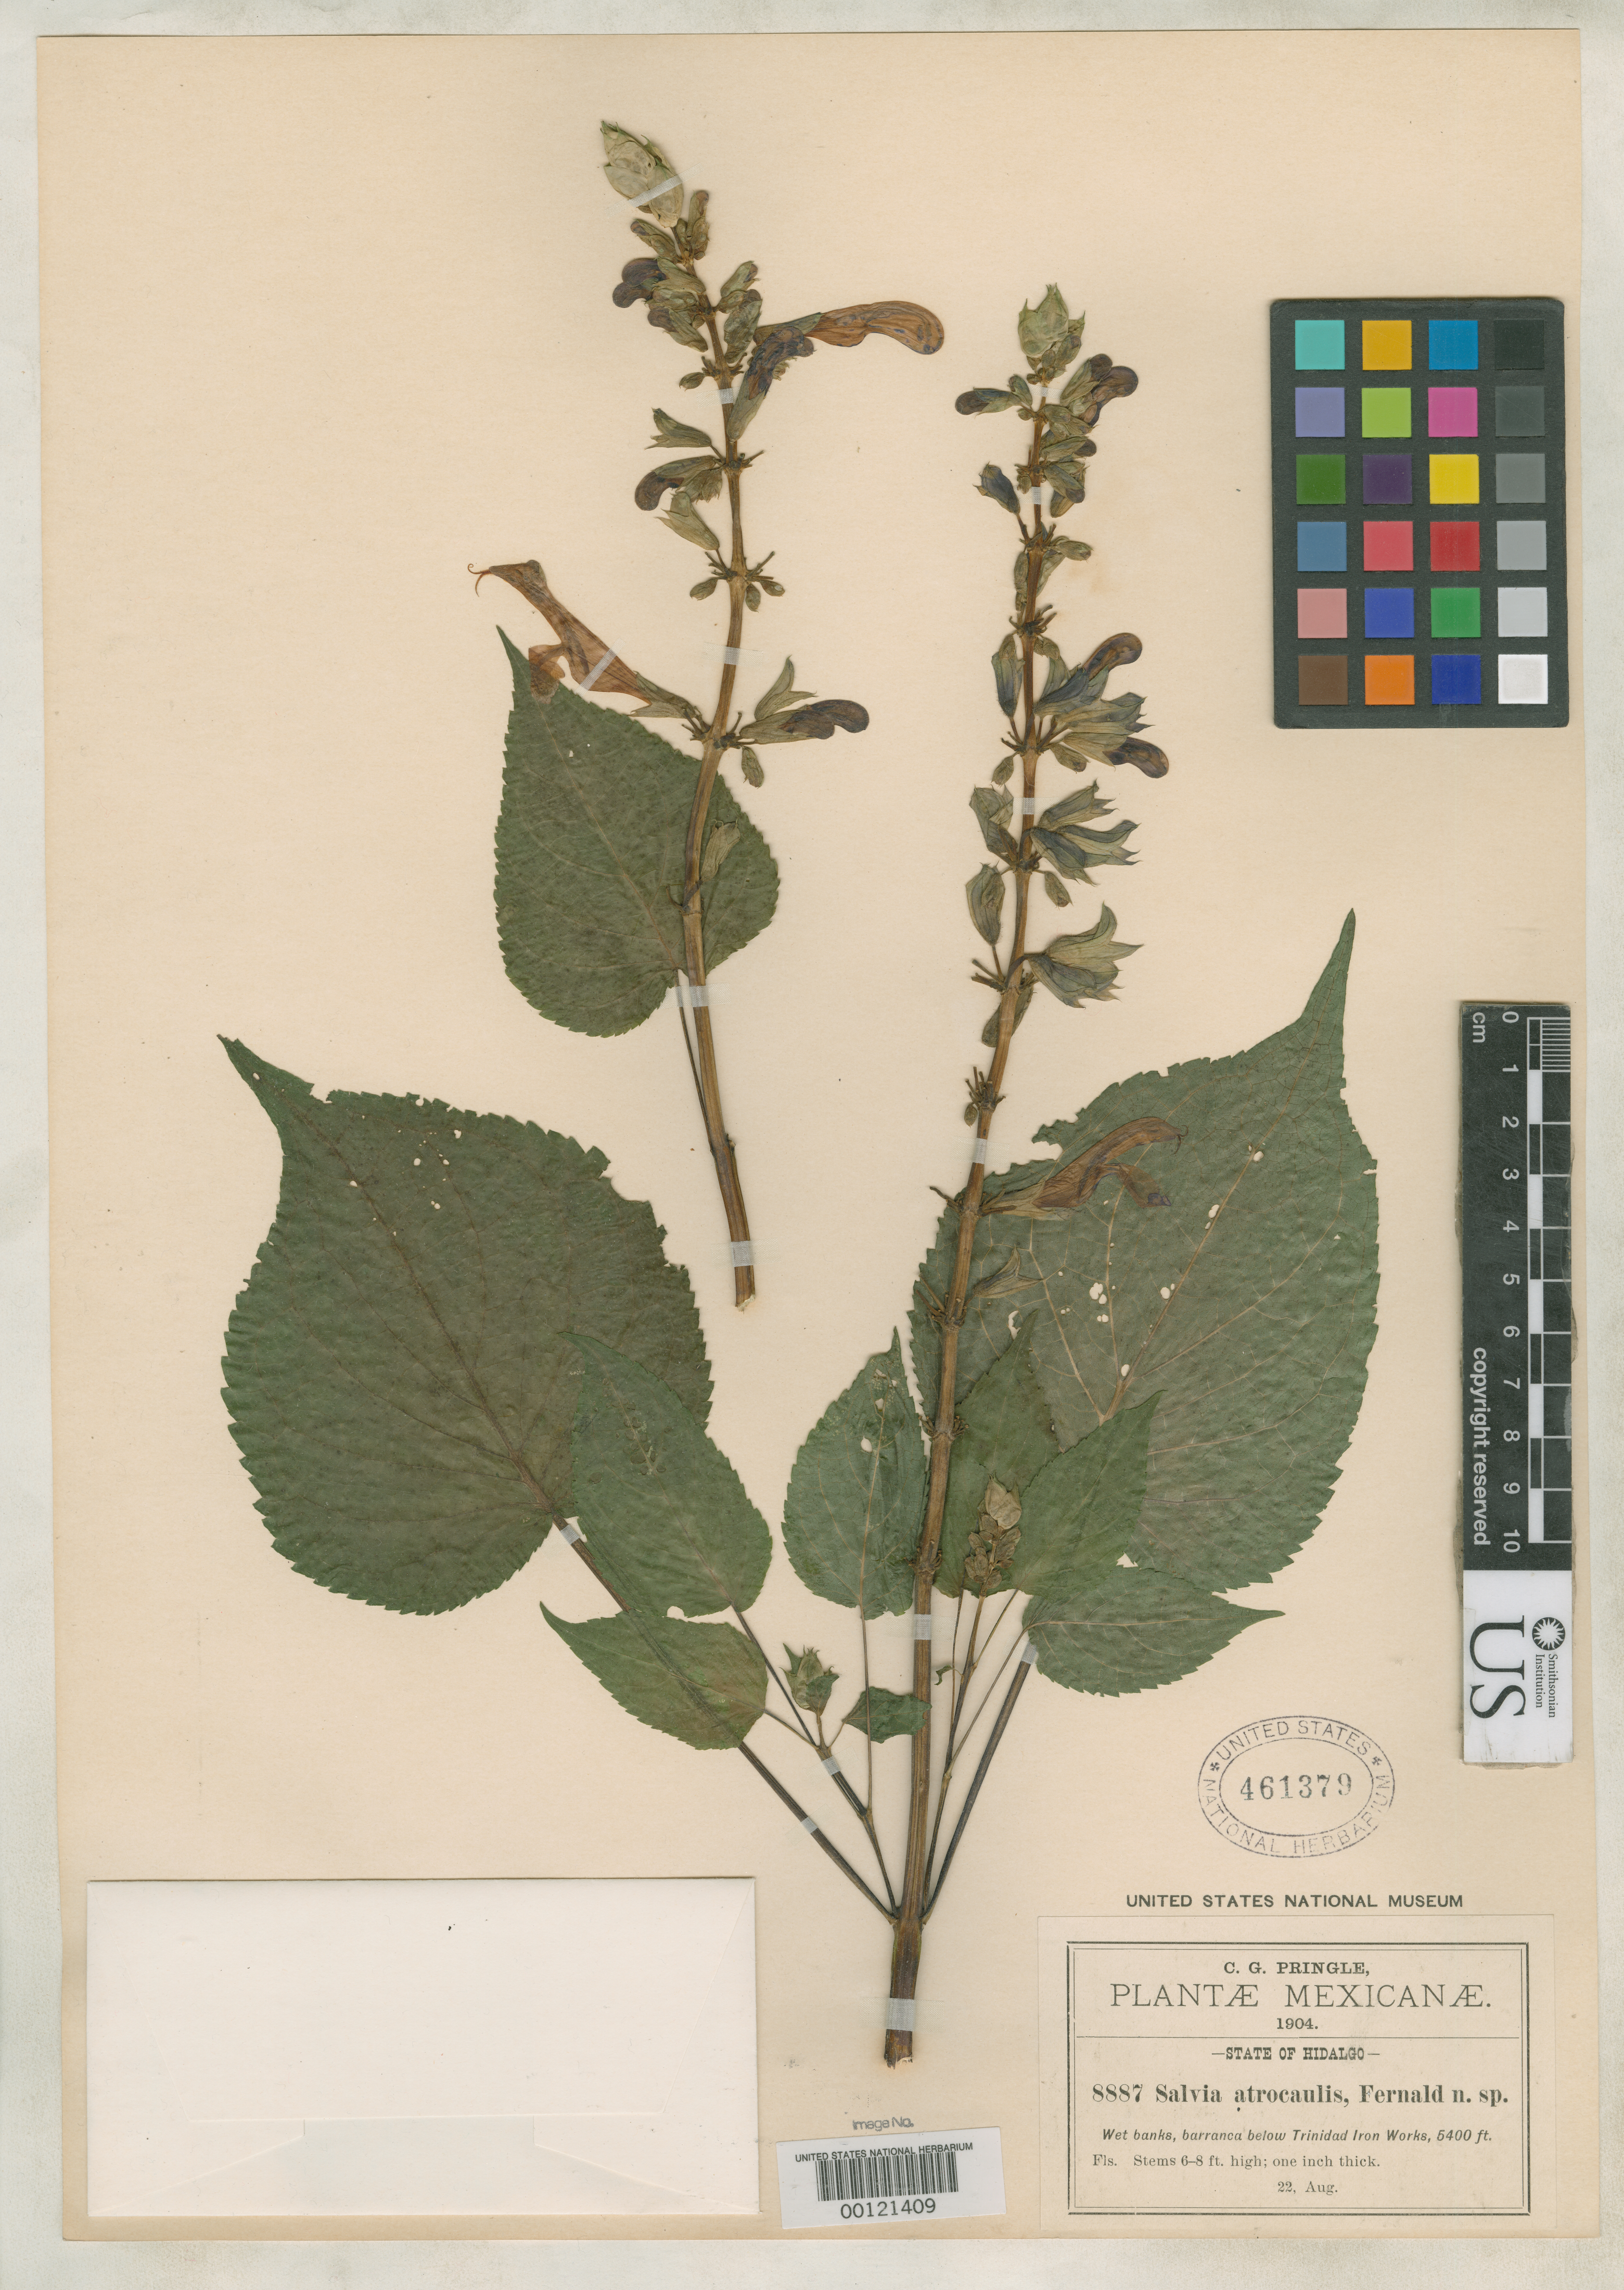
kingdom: Plantae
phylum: Tracheophyta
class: Magnoliopsida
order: Lamiales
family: Lamiaceae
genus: Salvia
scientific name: Salvia atrocaulis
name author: Fernald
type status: Isotype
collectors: C. G. Pringle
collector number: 8887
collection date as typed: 22 Aug 1904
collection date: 1904-08-22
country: Mexico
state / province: Hidalgo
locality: Barranca below Trinidad Iron Works.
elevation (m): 1646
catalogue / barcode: US 461379